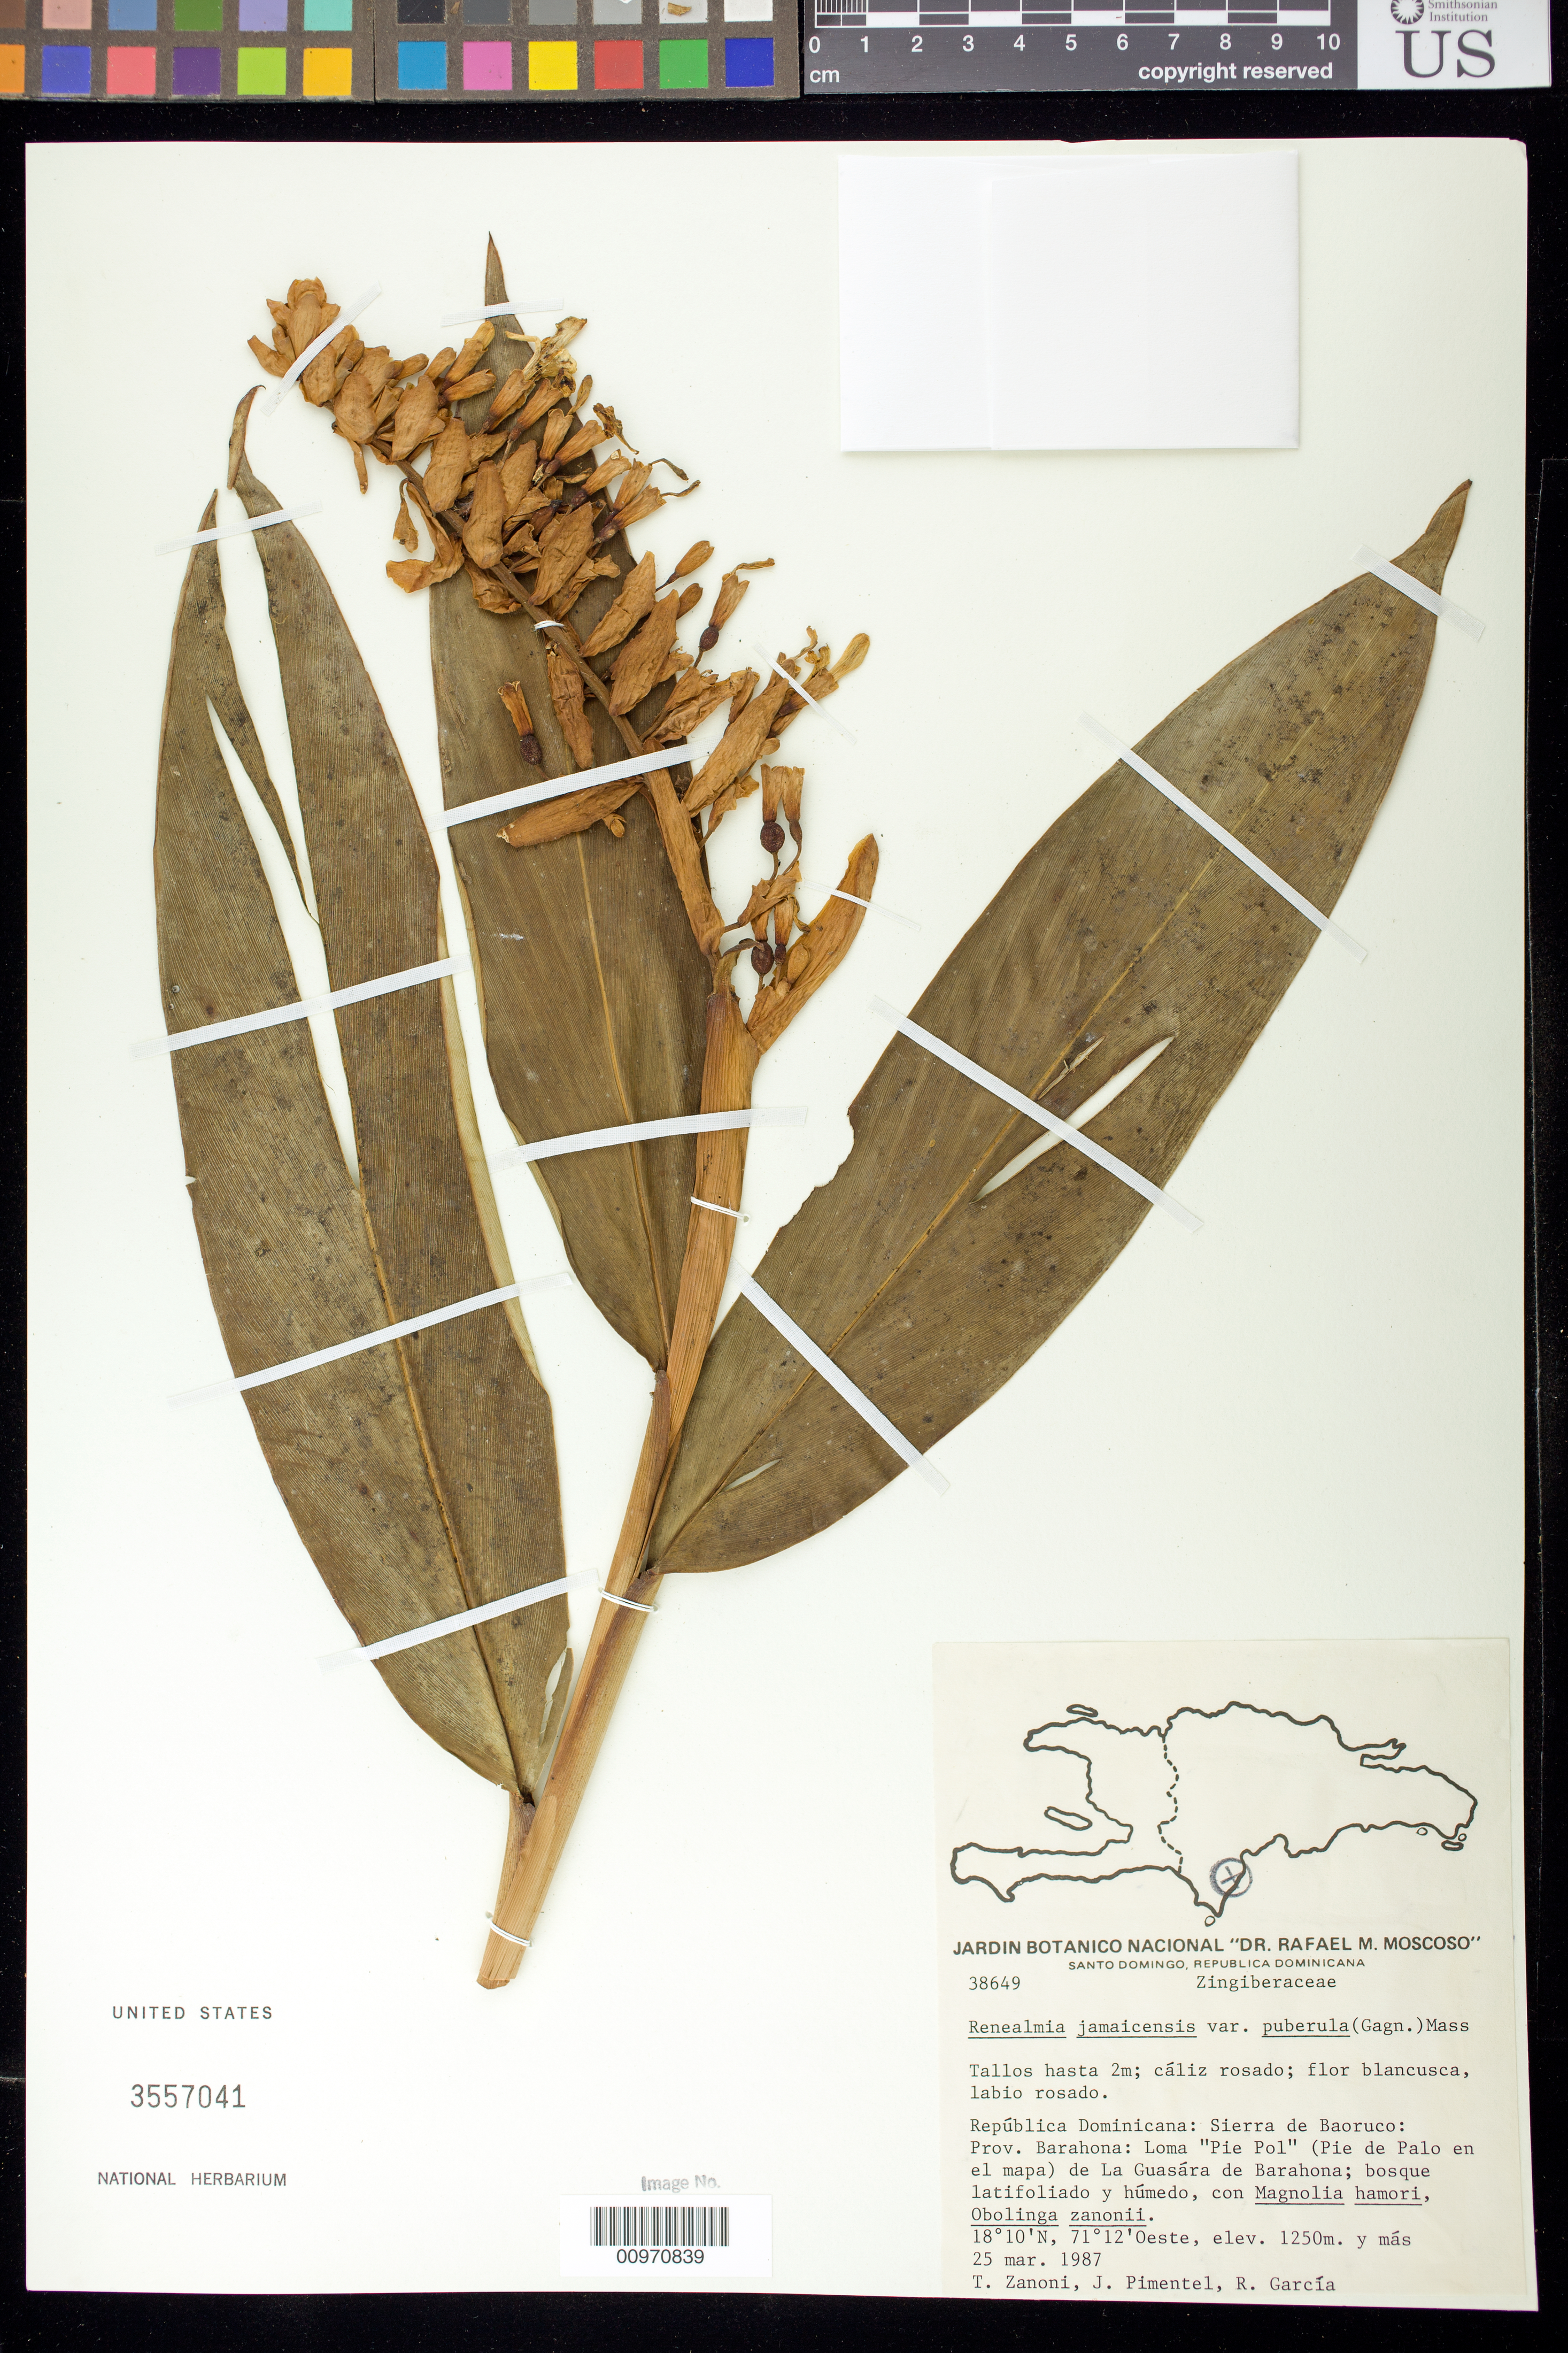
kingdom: Plantae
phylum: Tracheophyta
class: Liliopsida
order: Zingiberales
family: Zingiberaceae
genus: Renealmia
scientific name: Renealmia jamaicensis var. puberula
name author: (Gagnep.) Maas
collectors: T. A. Zanoni, J. Pimentel & R. G. García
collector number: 38649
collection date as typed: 25 Mar 1987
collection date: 1987-03-25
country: Dominican Republic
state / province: Barahona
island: Hispaniola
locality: Sierra de Baoruco, Loma "Pie Pol" (Pie de Palo en el mapa) de La Guasára de Barahona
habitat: Bosque latifoliado y húmedo, con Magnolia hamori, Obolinga zanonii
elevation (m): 1250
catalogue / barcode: US 3557041